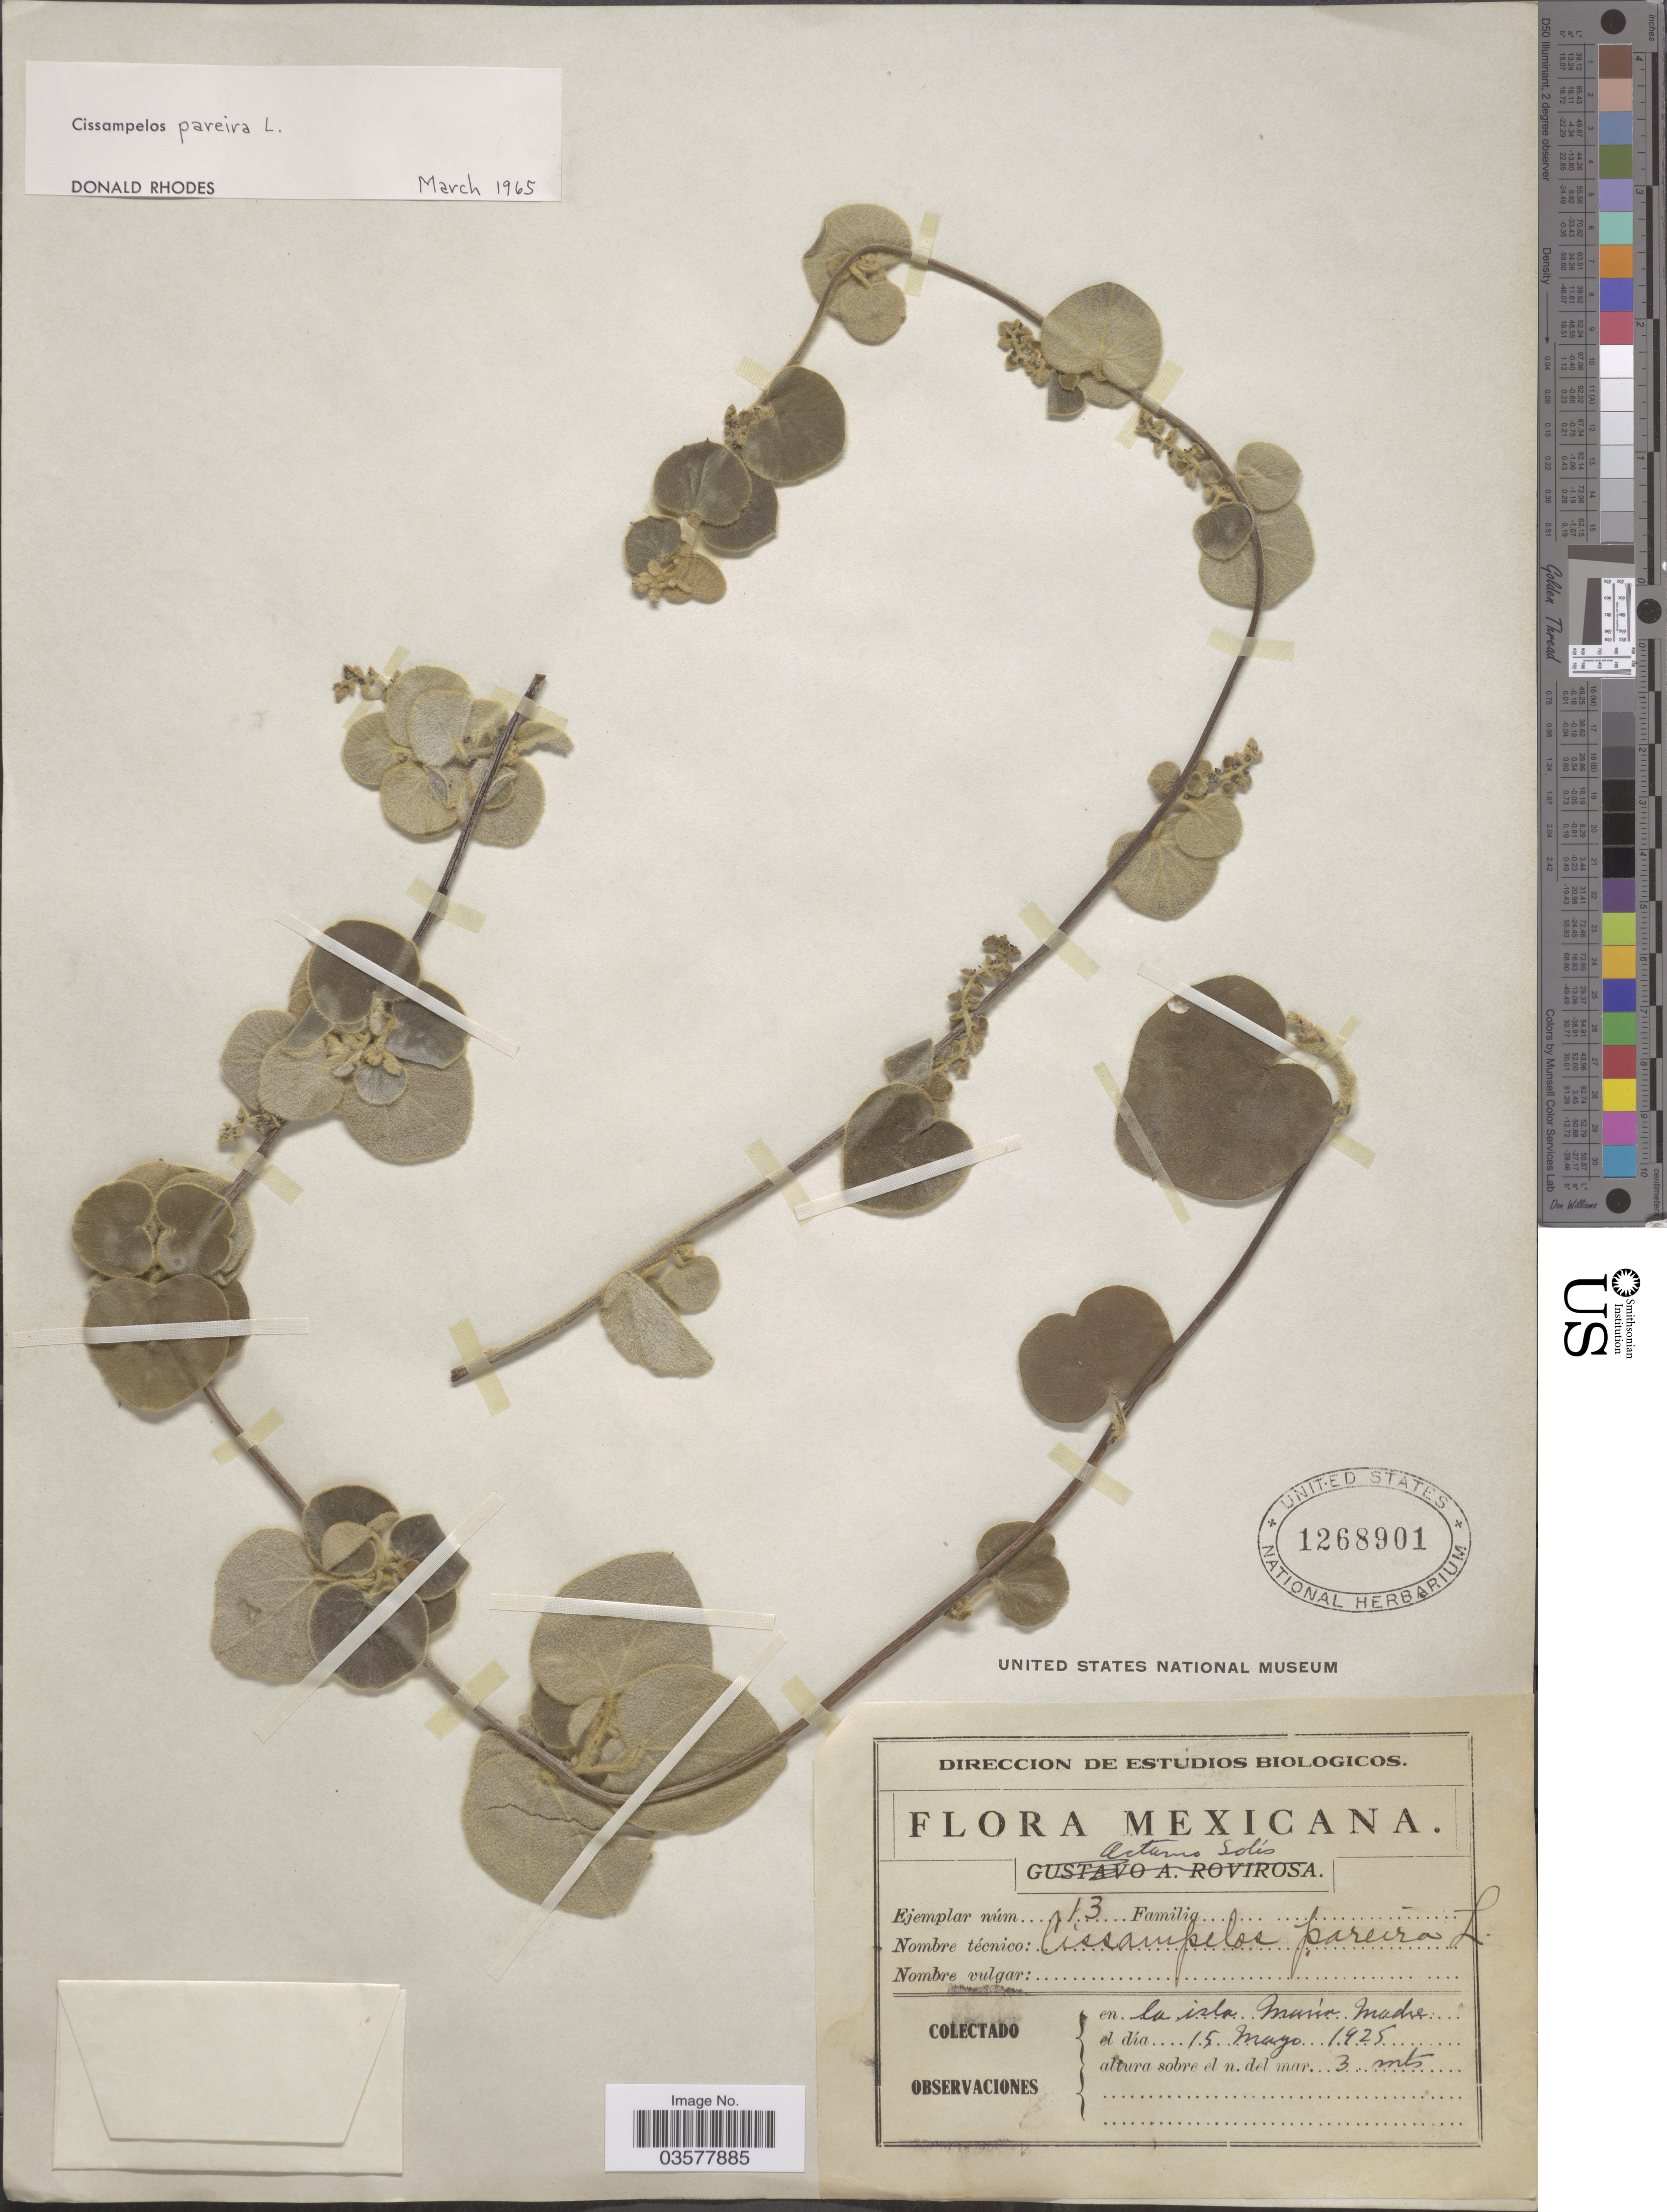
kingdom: Plantae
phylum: Tracheophyta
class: Magnoliopsida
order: Ranunculales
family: Menispermaceae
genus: Cissampelos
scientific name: Cissampelos pareira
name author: L.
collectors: A. Solis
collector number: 13?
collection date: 1925-05-15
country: Mexico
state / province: Nayarit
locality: En la isla Maria Madre.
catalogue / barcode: US 1268901